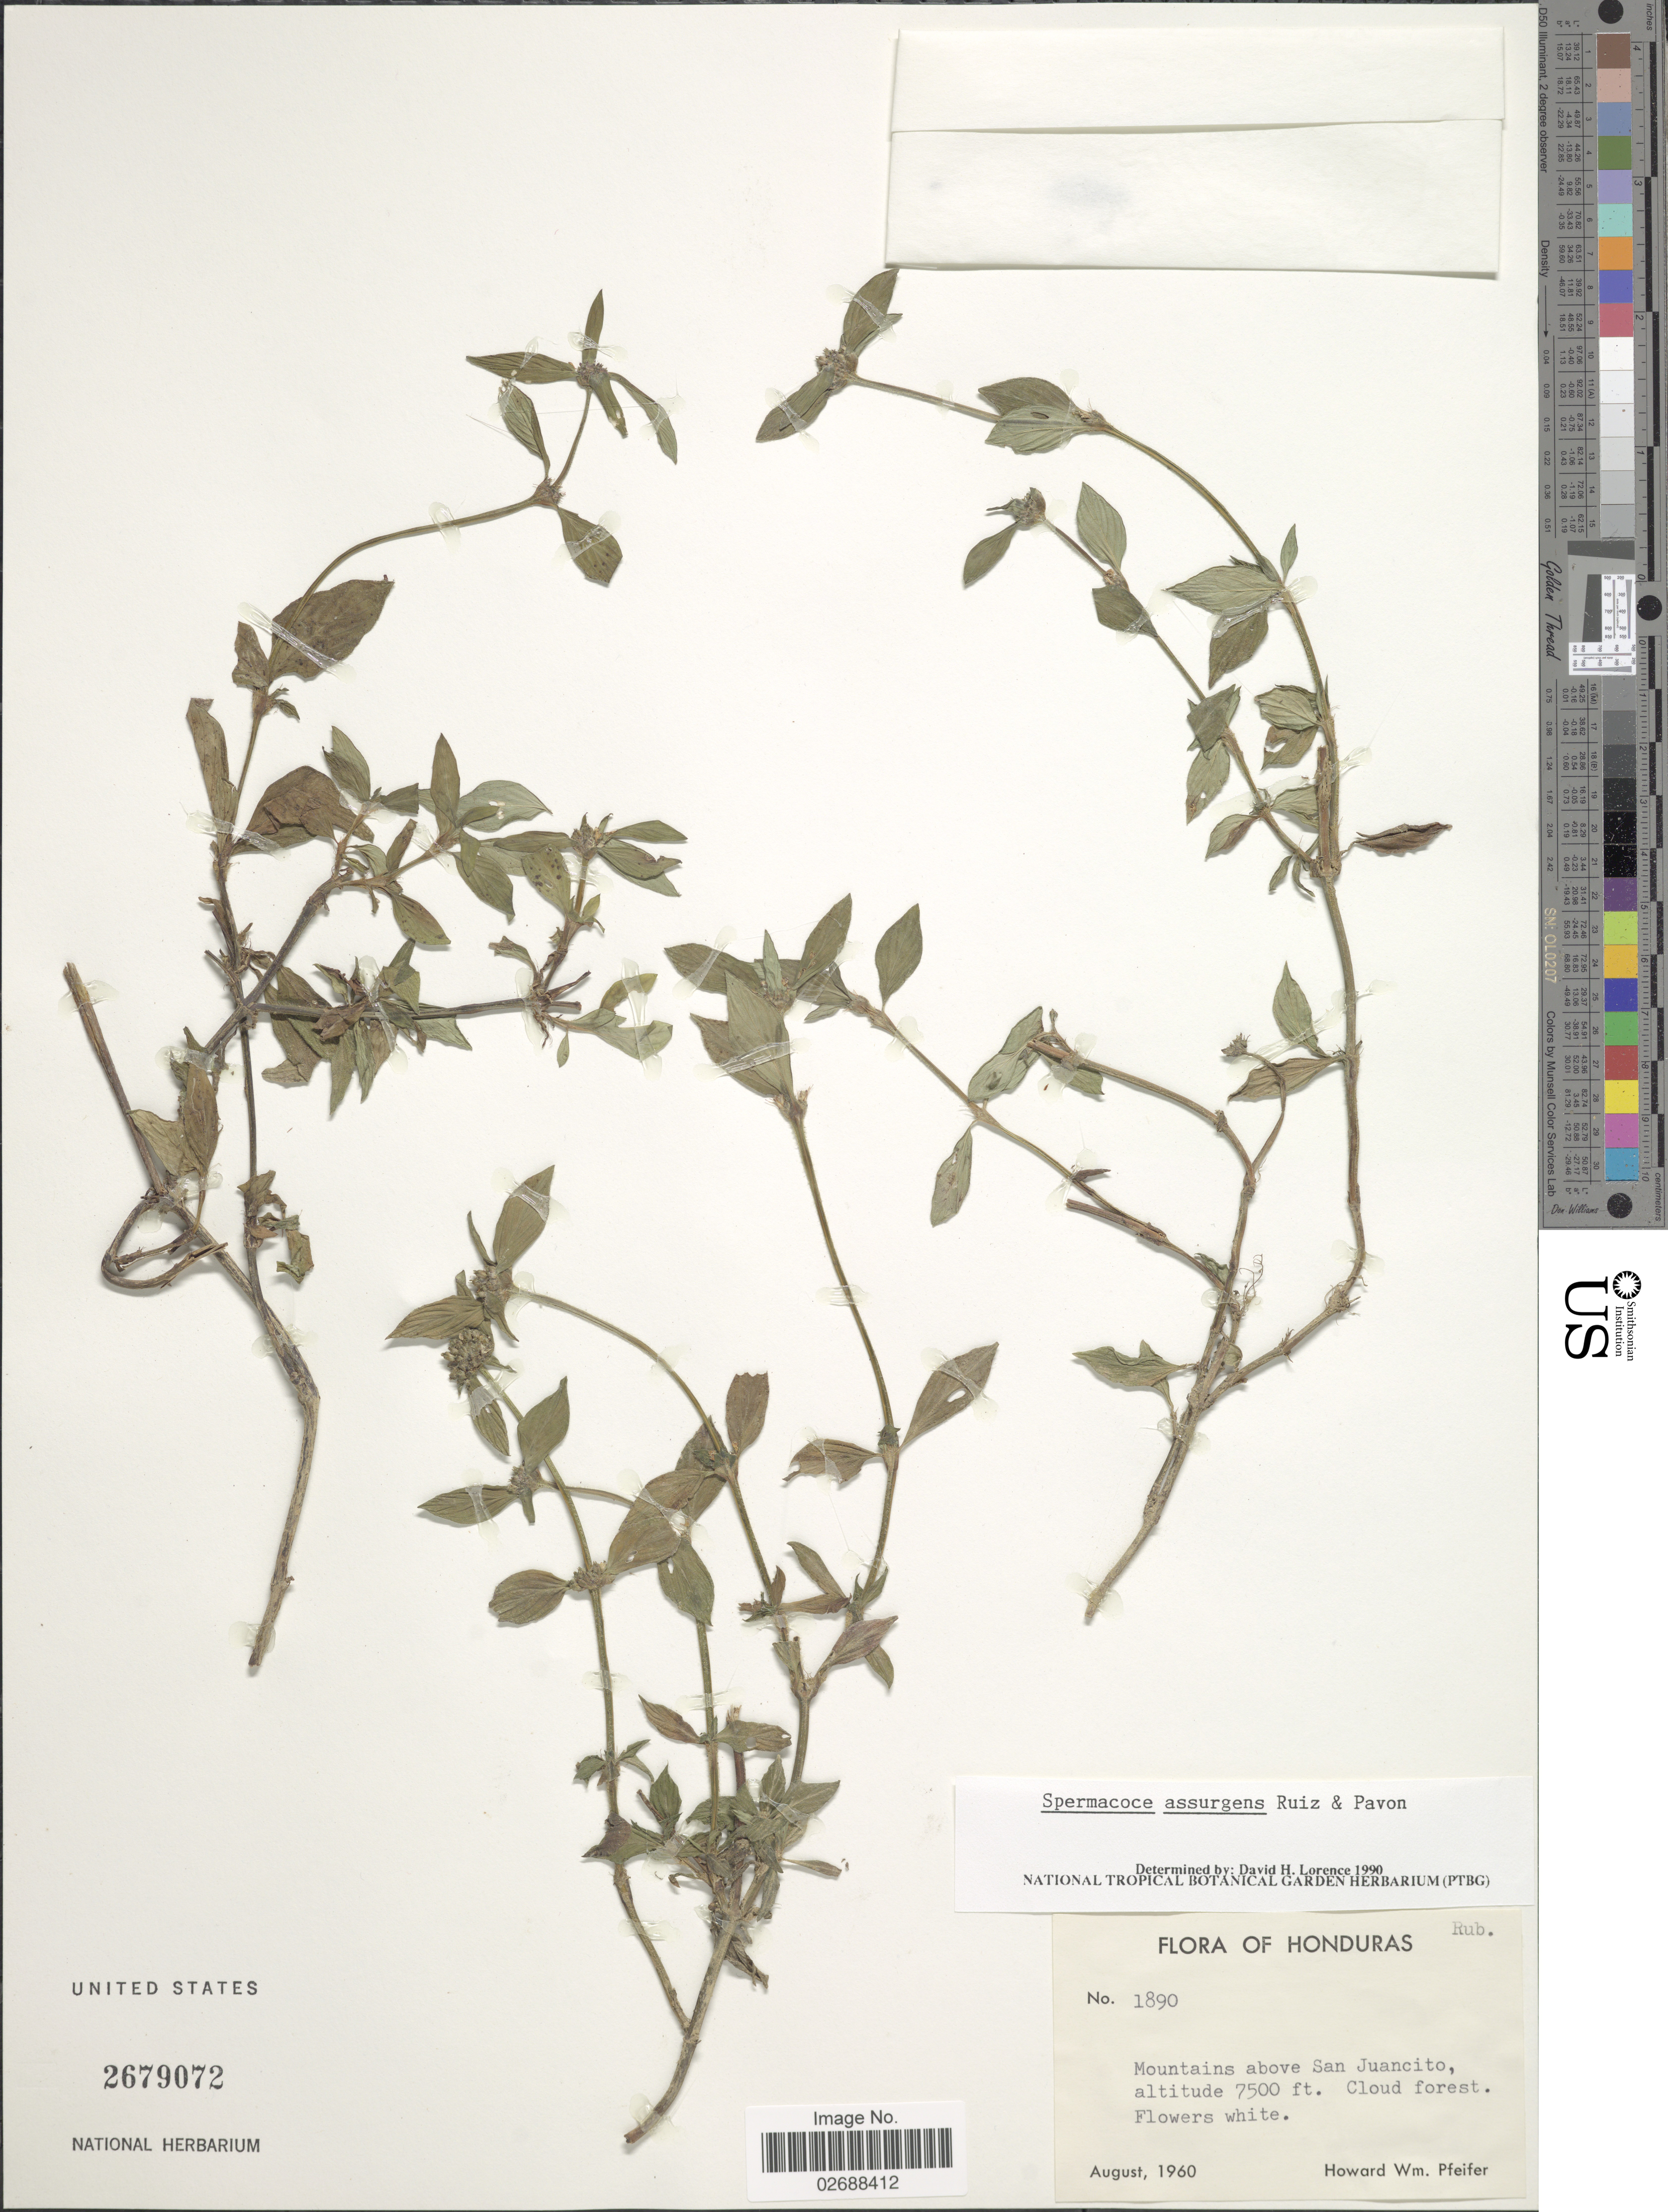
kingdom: Plantae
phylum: Tracheophyta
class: Magnoliopsida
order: Gentianales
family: Rubiaceae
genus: Borreria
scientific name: Borreria assurgens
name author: (Ruiz & Pav.) Griseb.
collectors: H. W. Pfeifer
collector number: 1890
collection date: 1960-08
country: Honduras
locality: Mountains above San Juancito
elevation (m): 2286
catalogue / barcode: US 2679072